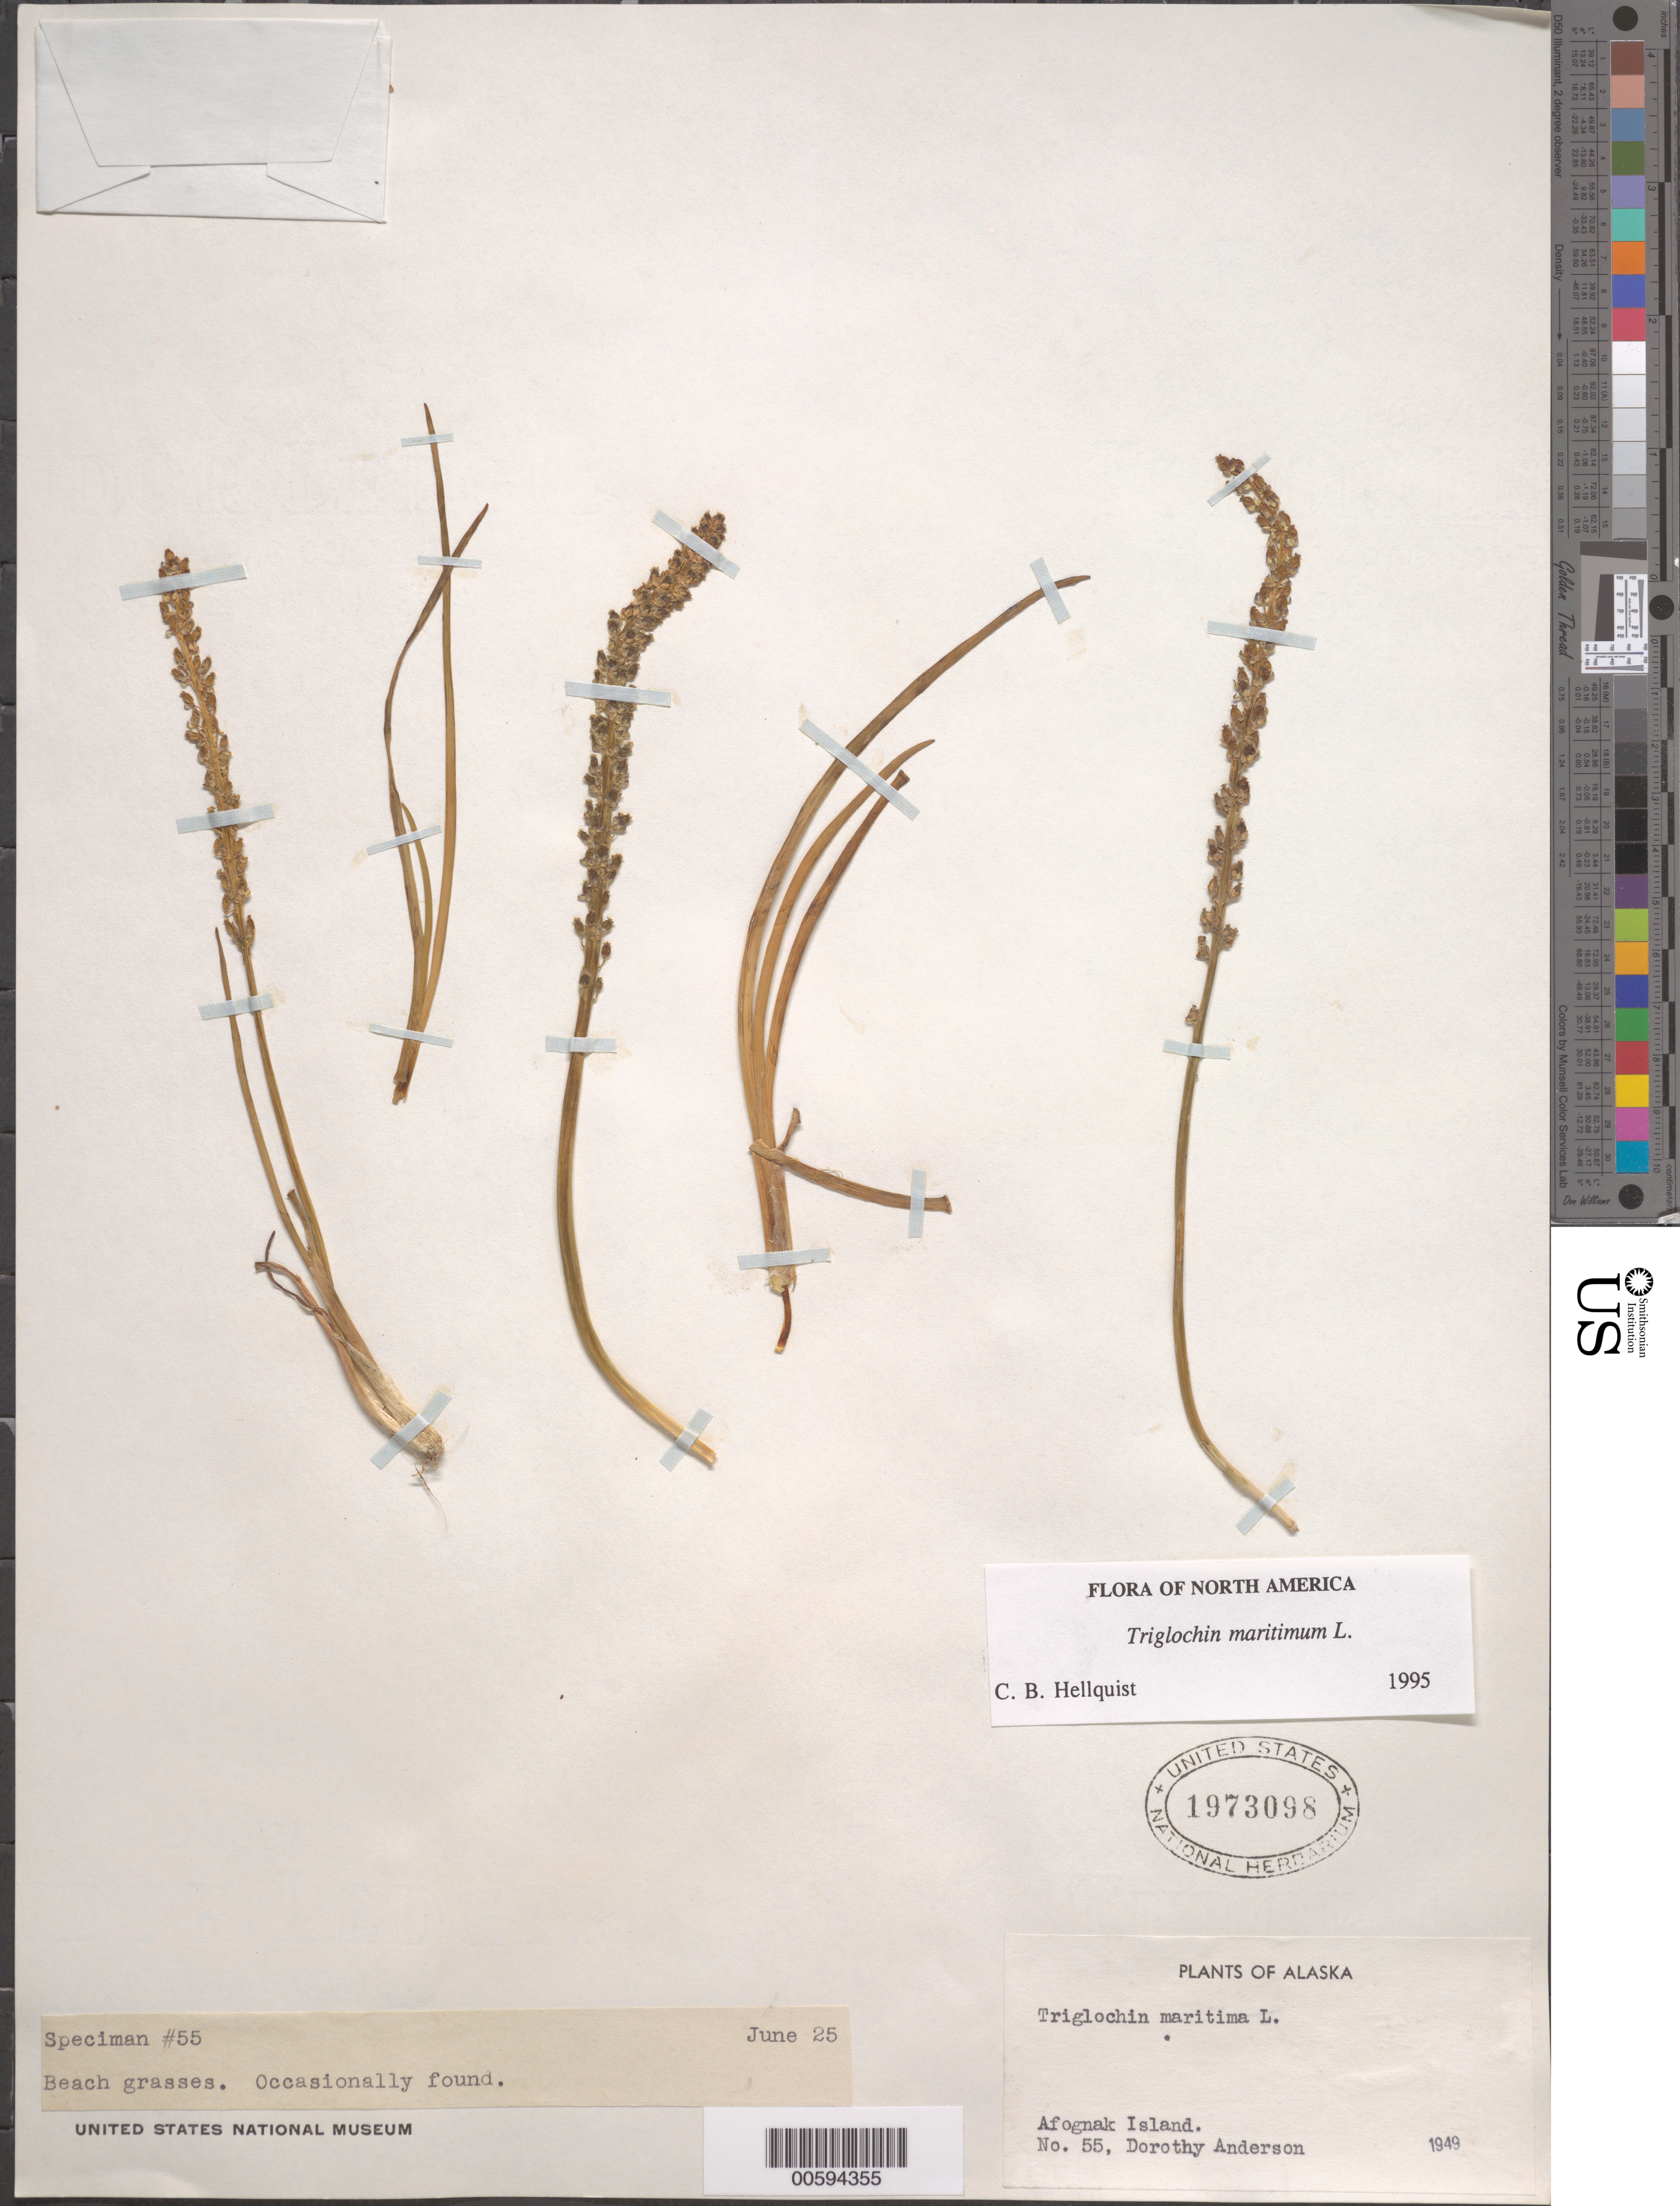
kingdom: Plantae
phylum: Tracheophyta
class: Liliopsida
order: Alismatales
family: Juncaginaceae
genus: Triglochin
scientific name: Triglochin maritima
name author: L.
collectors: D. Anderson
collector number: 55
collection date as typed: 25 Jun 1949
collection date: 1949-06-25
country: United States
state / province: Alaska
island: Afognak Island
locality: Afognak Island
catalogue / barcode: US 1973098